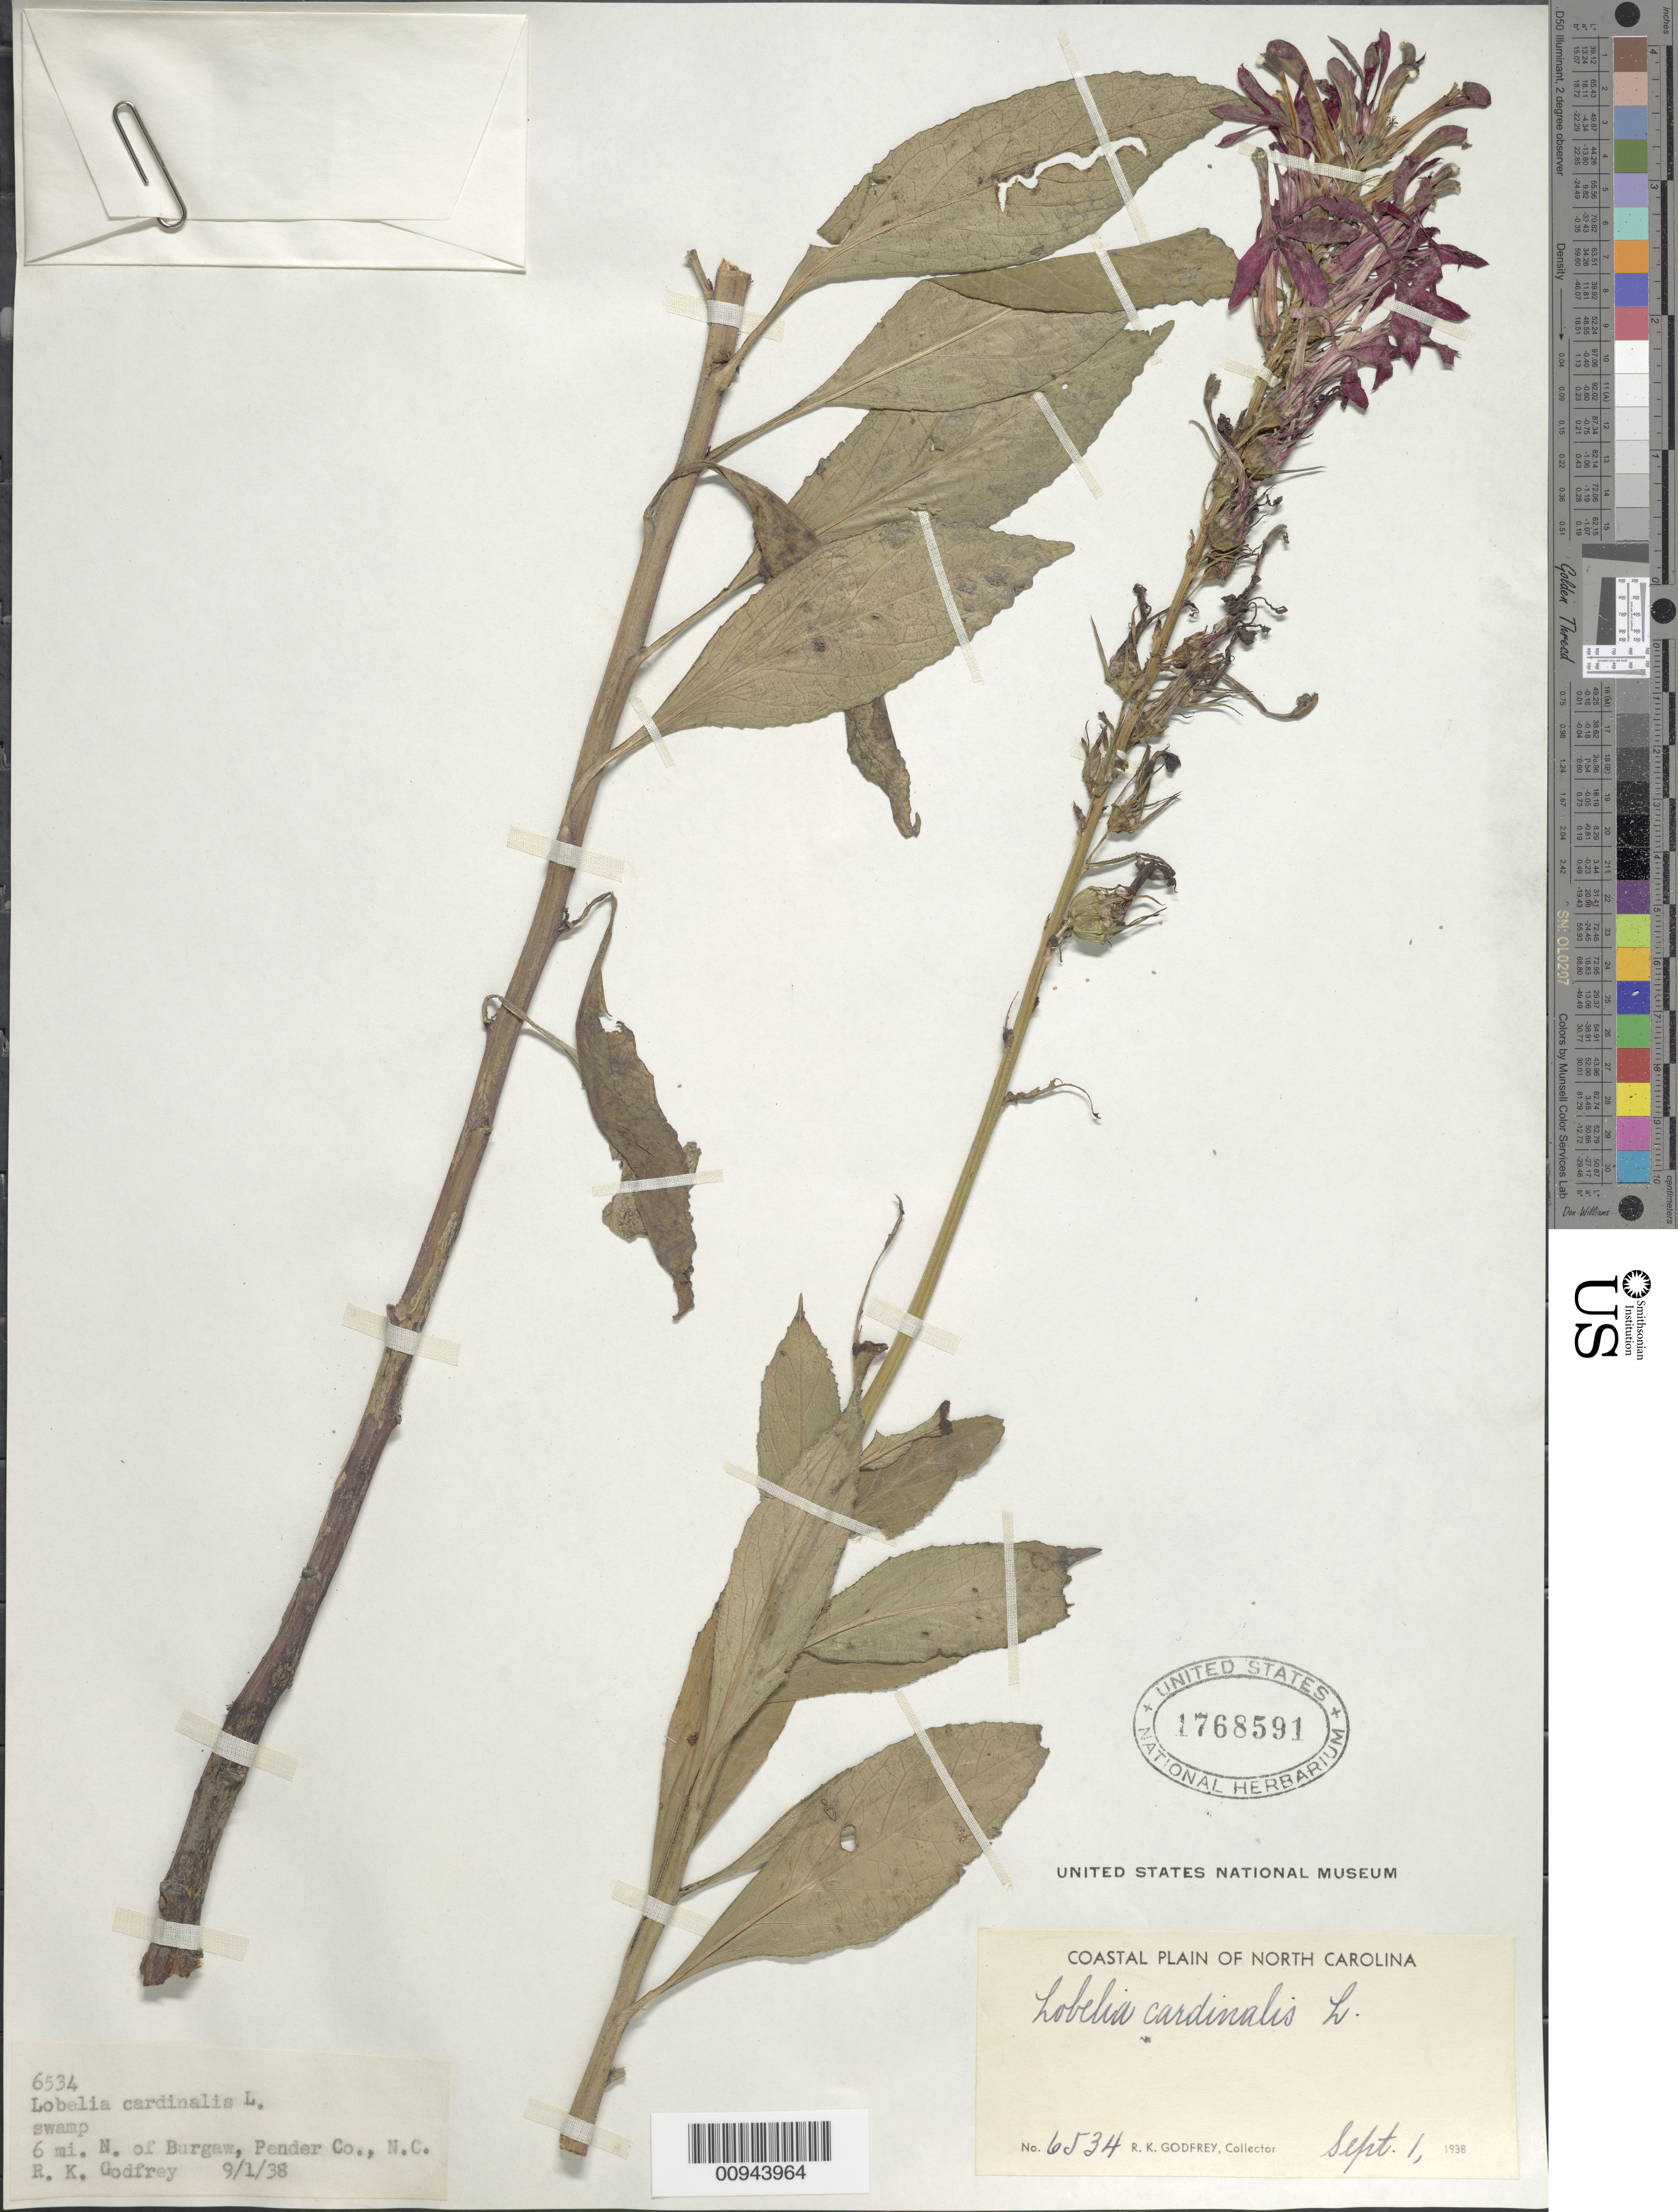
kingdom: Plantae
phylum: Tracheophyta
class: Magnoliopsida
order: Asterales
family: Campanulaceae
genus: Lobelia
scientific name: Lobelia cardinalis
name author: L.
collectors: R. K. Godfrey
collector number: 6534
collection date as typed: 01 Sep 1938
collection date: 1938-09-01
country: United States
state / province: North Carolina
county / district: Pender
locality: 6 mi N of Burgaw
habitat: swamp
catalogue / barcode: US 1768591